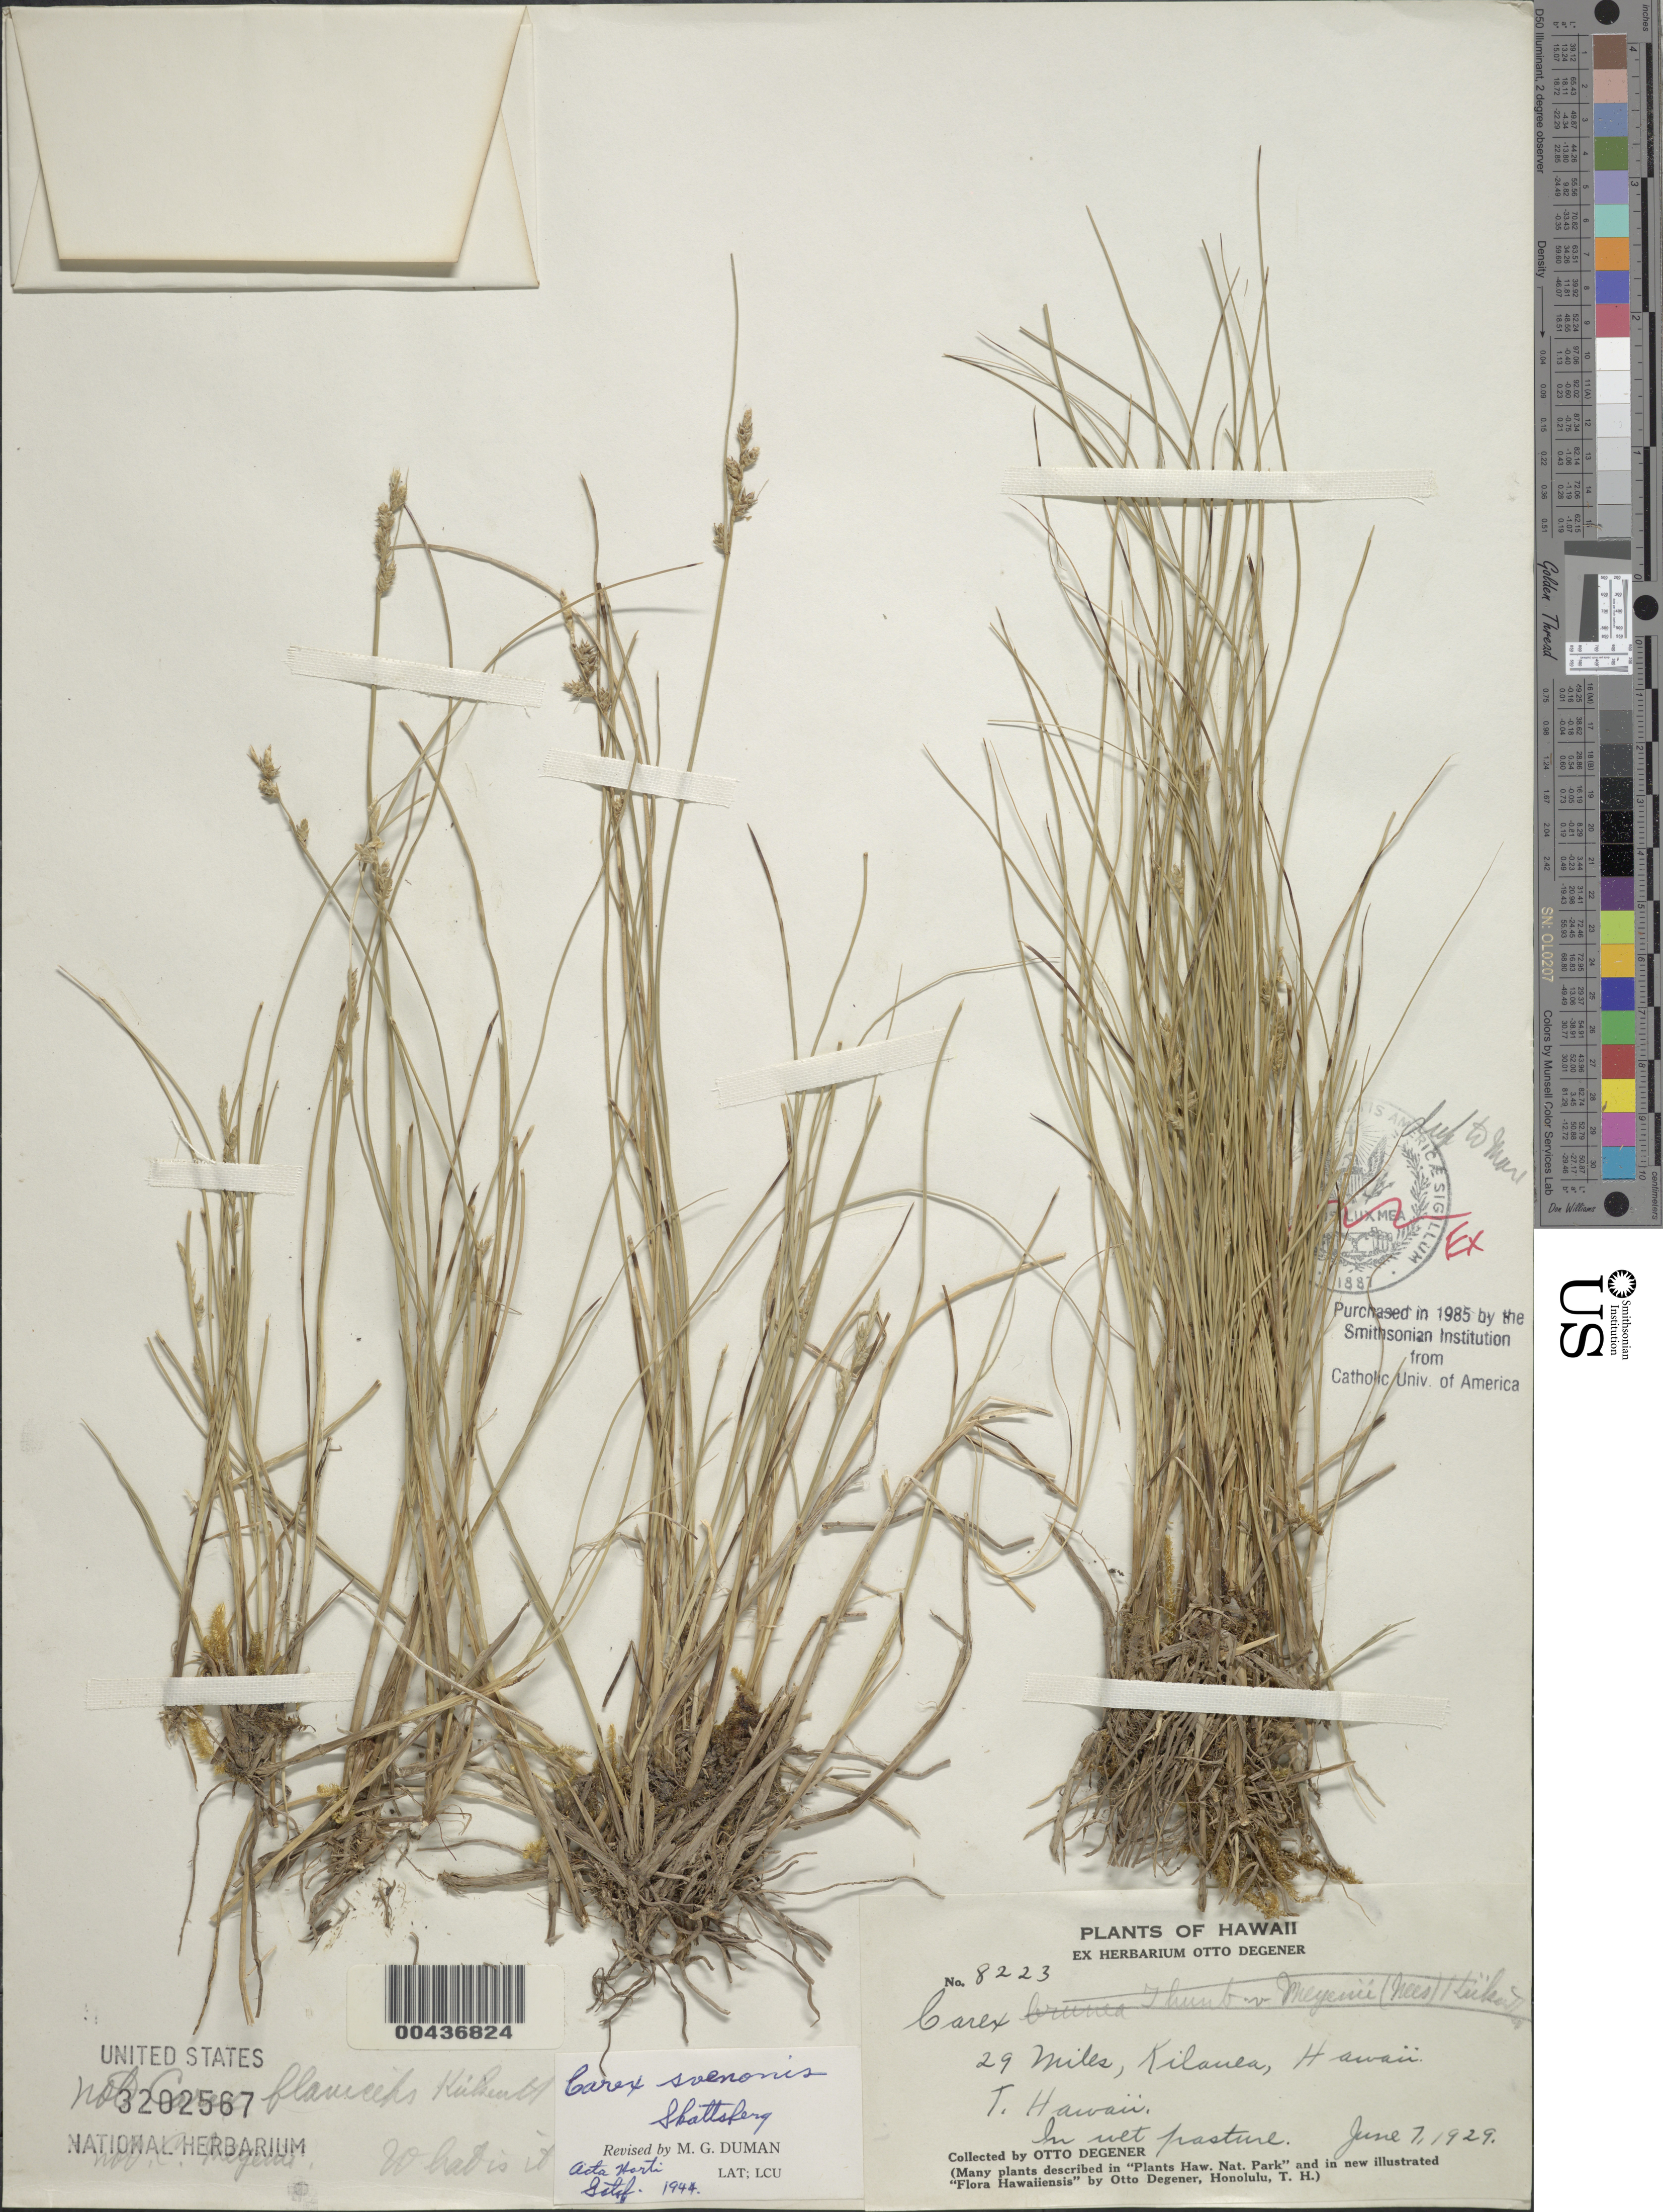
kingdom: Plantae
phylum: Tracheophyta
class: Liliopsida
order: Poales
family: Cyperaceae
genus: Carex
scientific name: Carex echinata subsp. echinata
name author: Murray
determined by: Wagner, W. L., (BOT), Smithsonian Institution - National Museum of Natural History (UNITED STATES)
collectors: O. Degener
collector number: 8223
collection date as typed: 7 Jun 1929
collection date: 1929-06-07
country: United States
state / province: Hawaii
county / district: Hawaii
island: Hawaii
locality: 29 Miles, Kilauea, Hawaii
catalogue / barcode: US 3202567